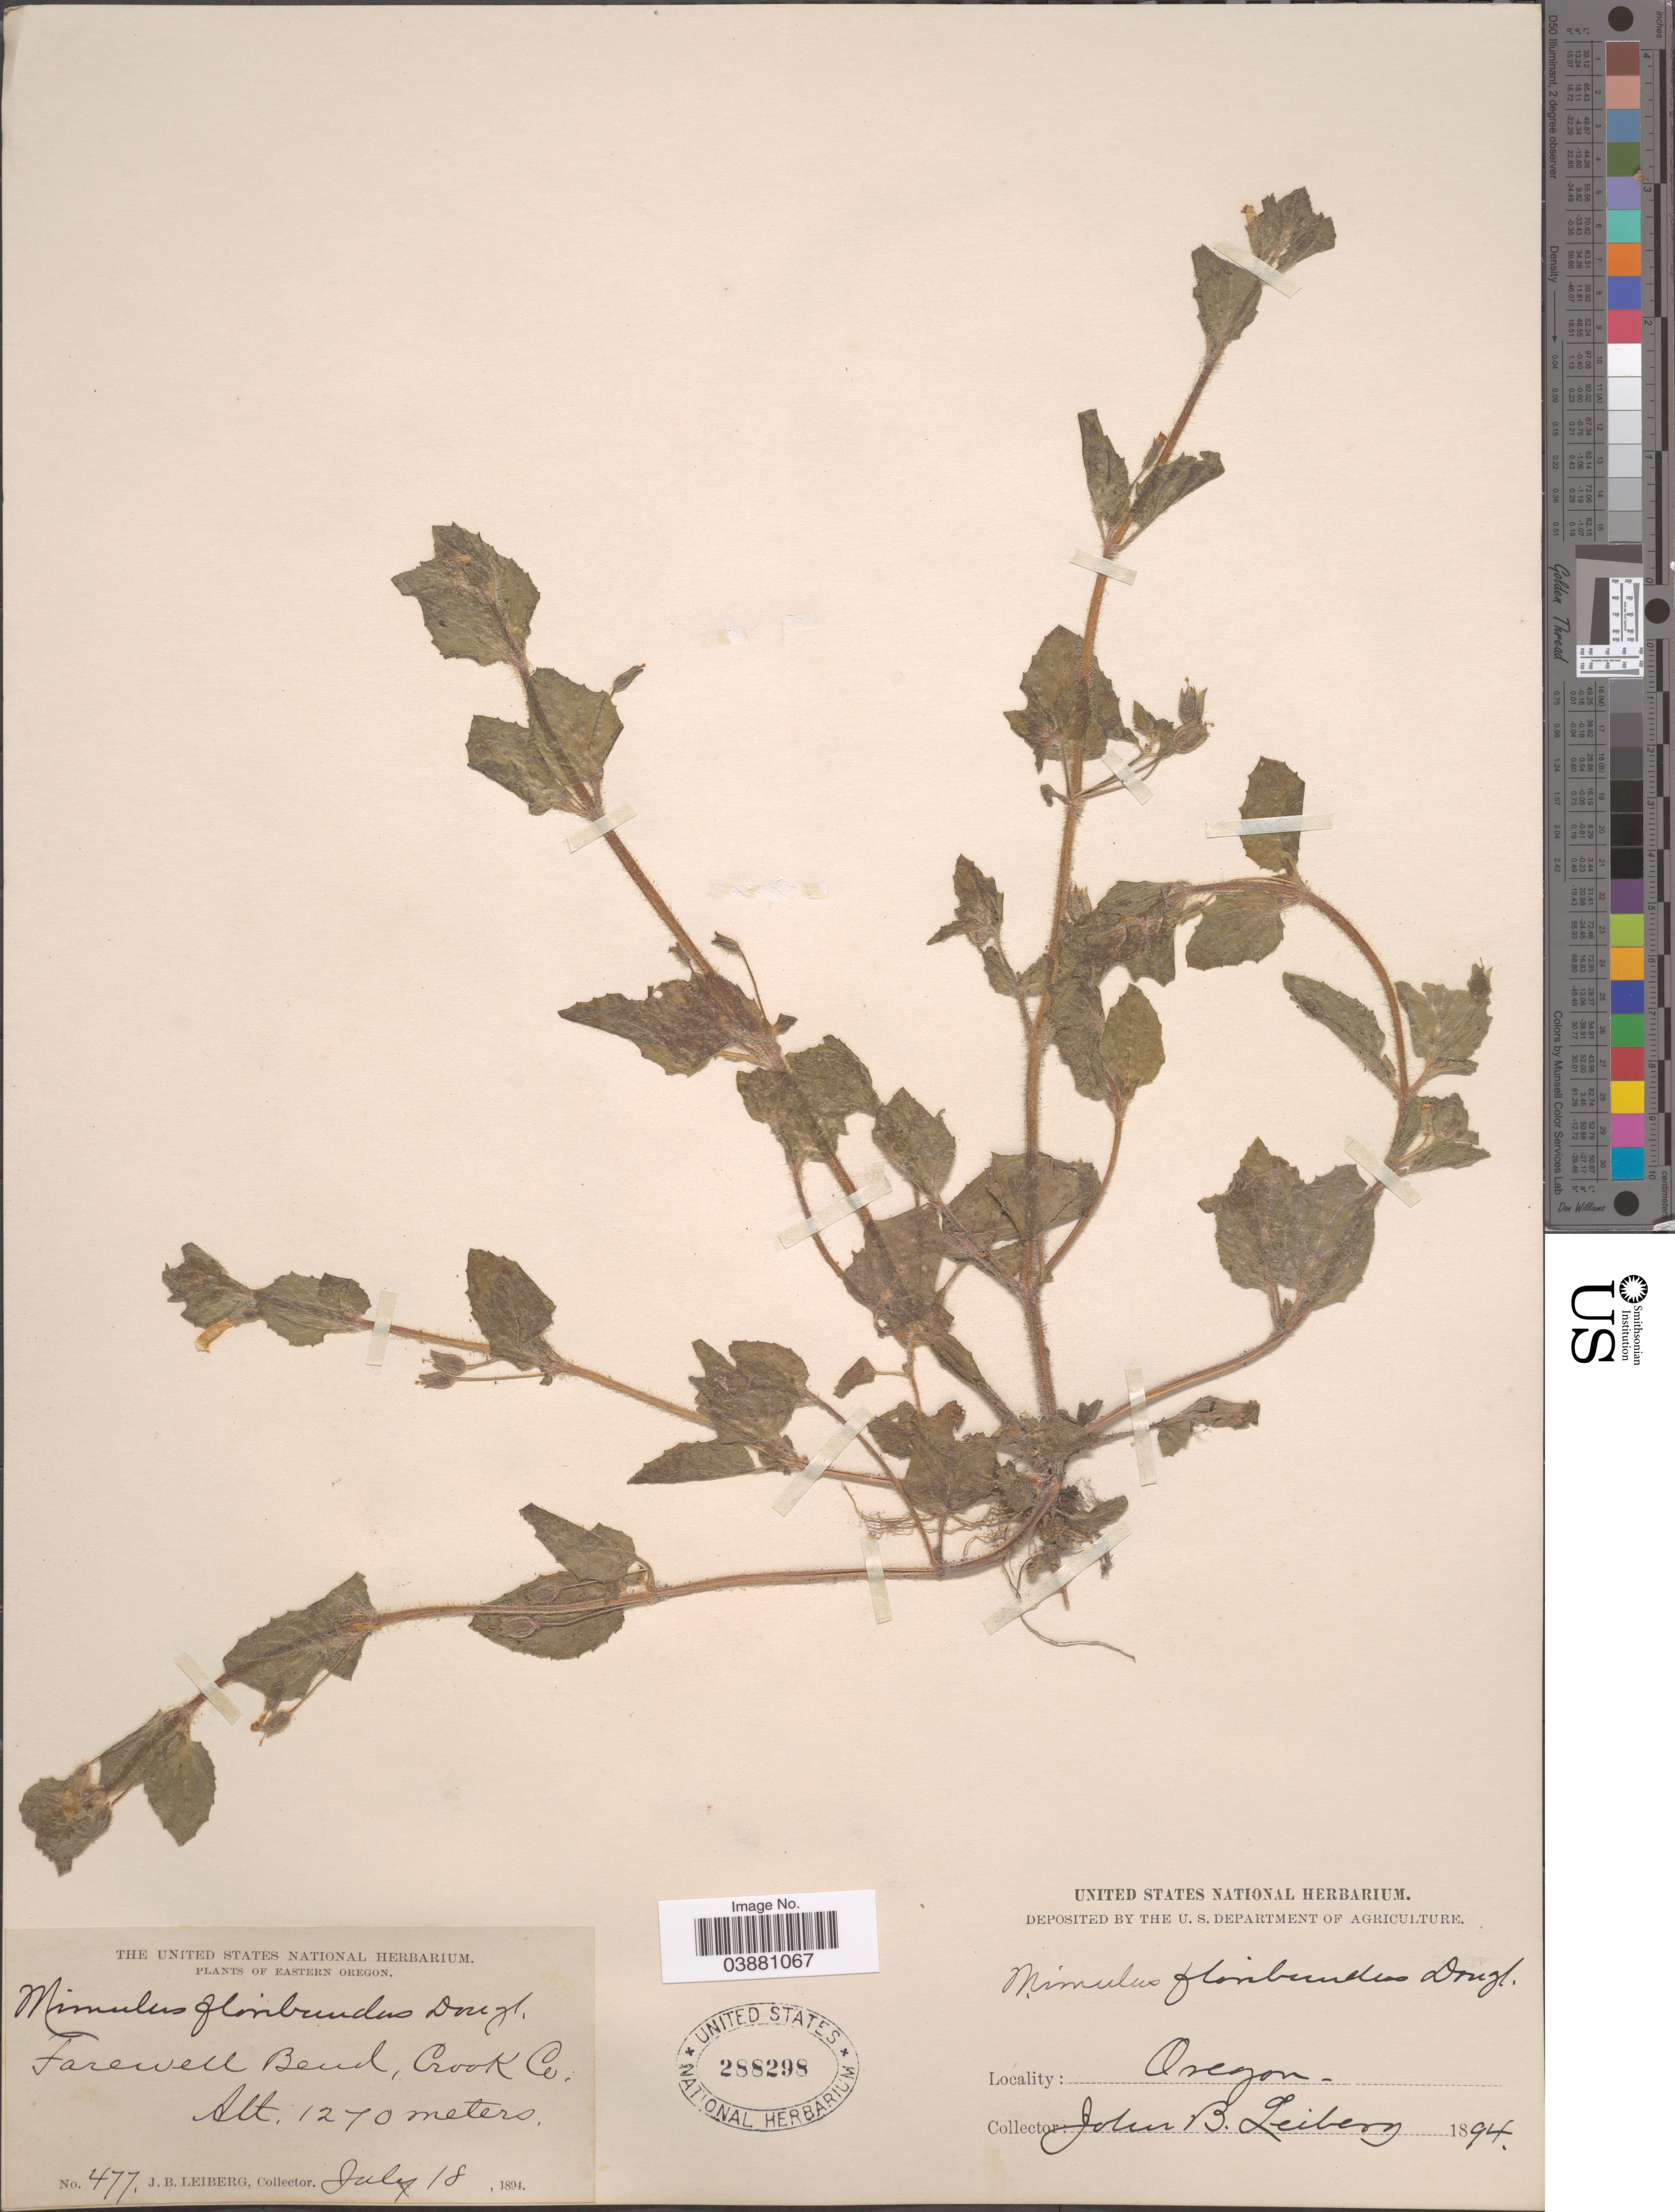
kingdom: Plantae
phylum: Tracheophyta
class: Magnoliopsida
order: Lamiales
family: Phrymaceae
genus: Mimulus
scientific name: Mimulus floribundus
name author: Douglas ex Lindl.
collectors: J. B. Leiberg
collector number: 477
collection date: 1894-07-18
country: United States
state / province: Oregon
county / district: Crook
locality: Eastern Oregon. Farewell Bend, Crook Co.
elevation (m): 1270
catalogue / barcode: US 288298